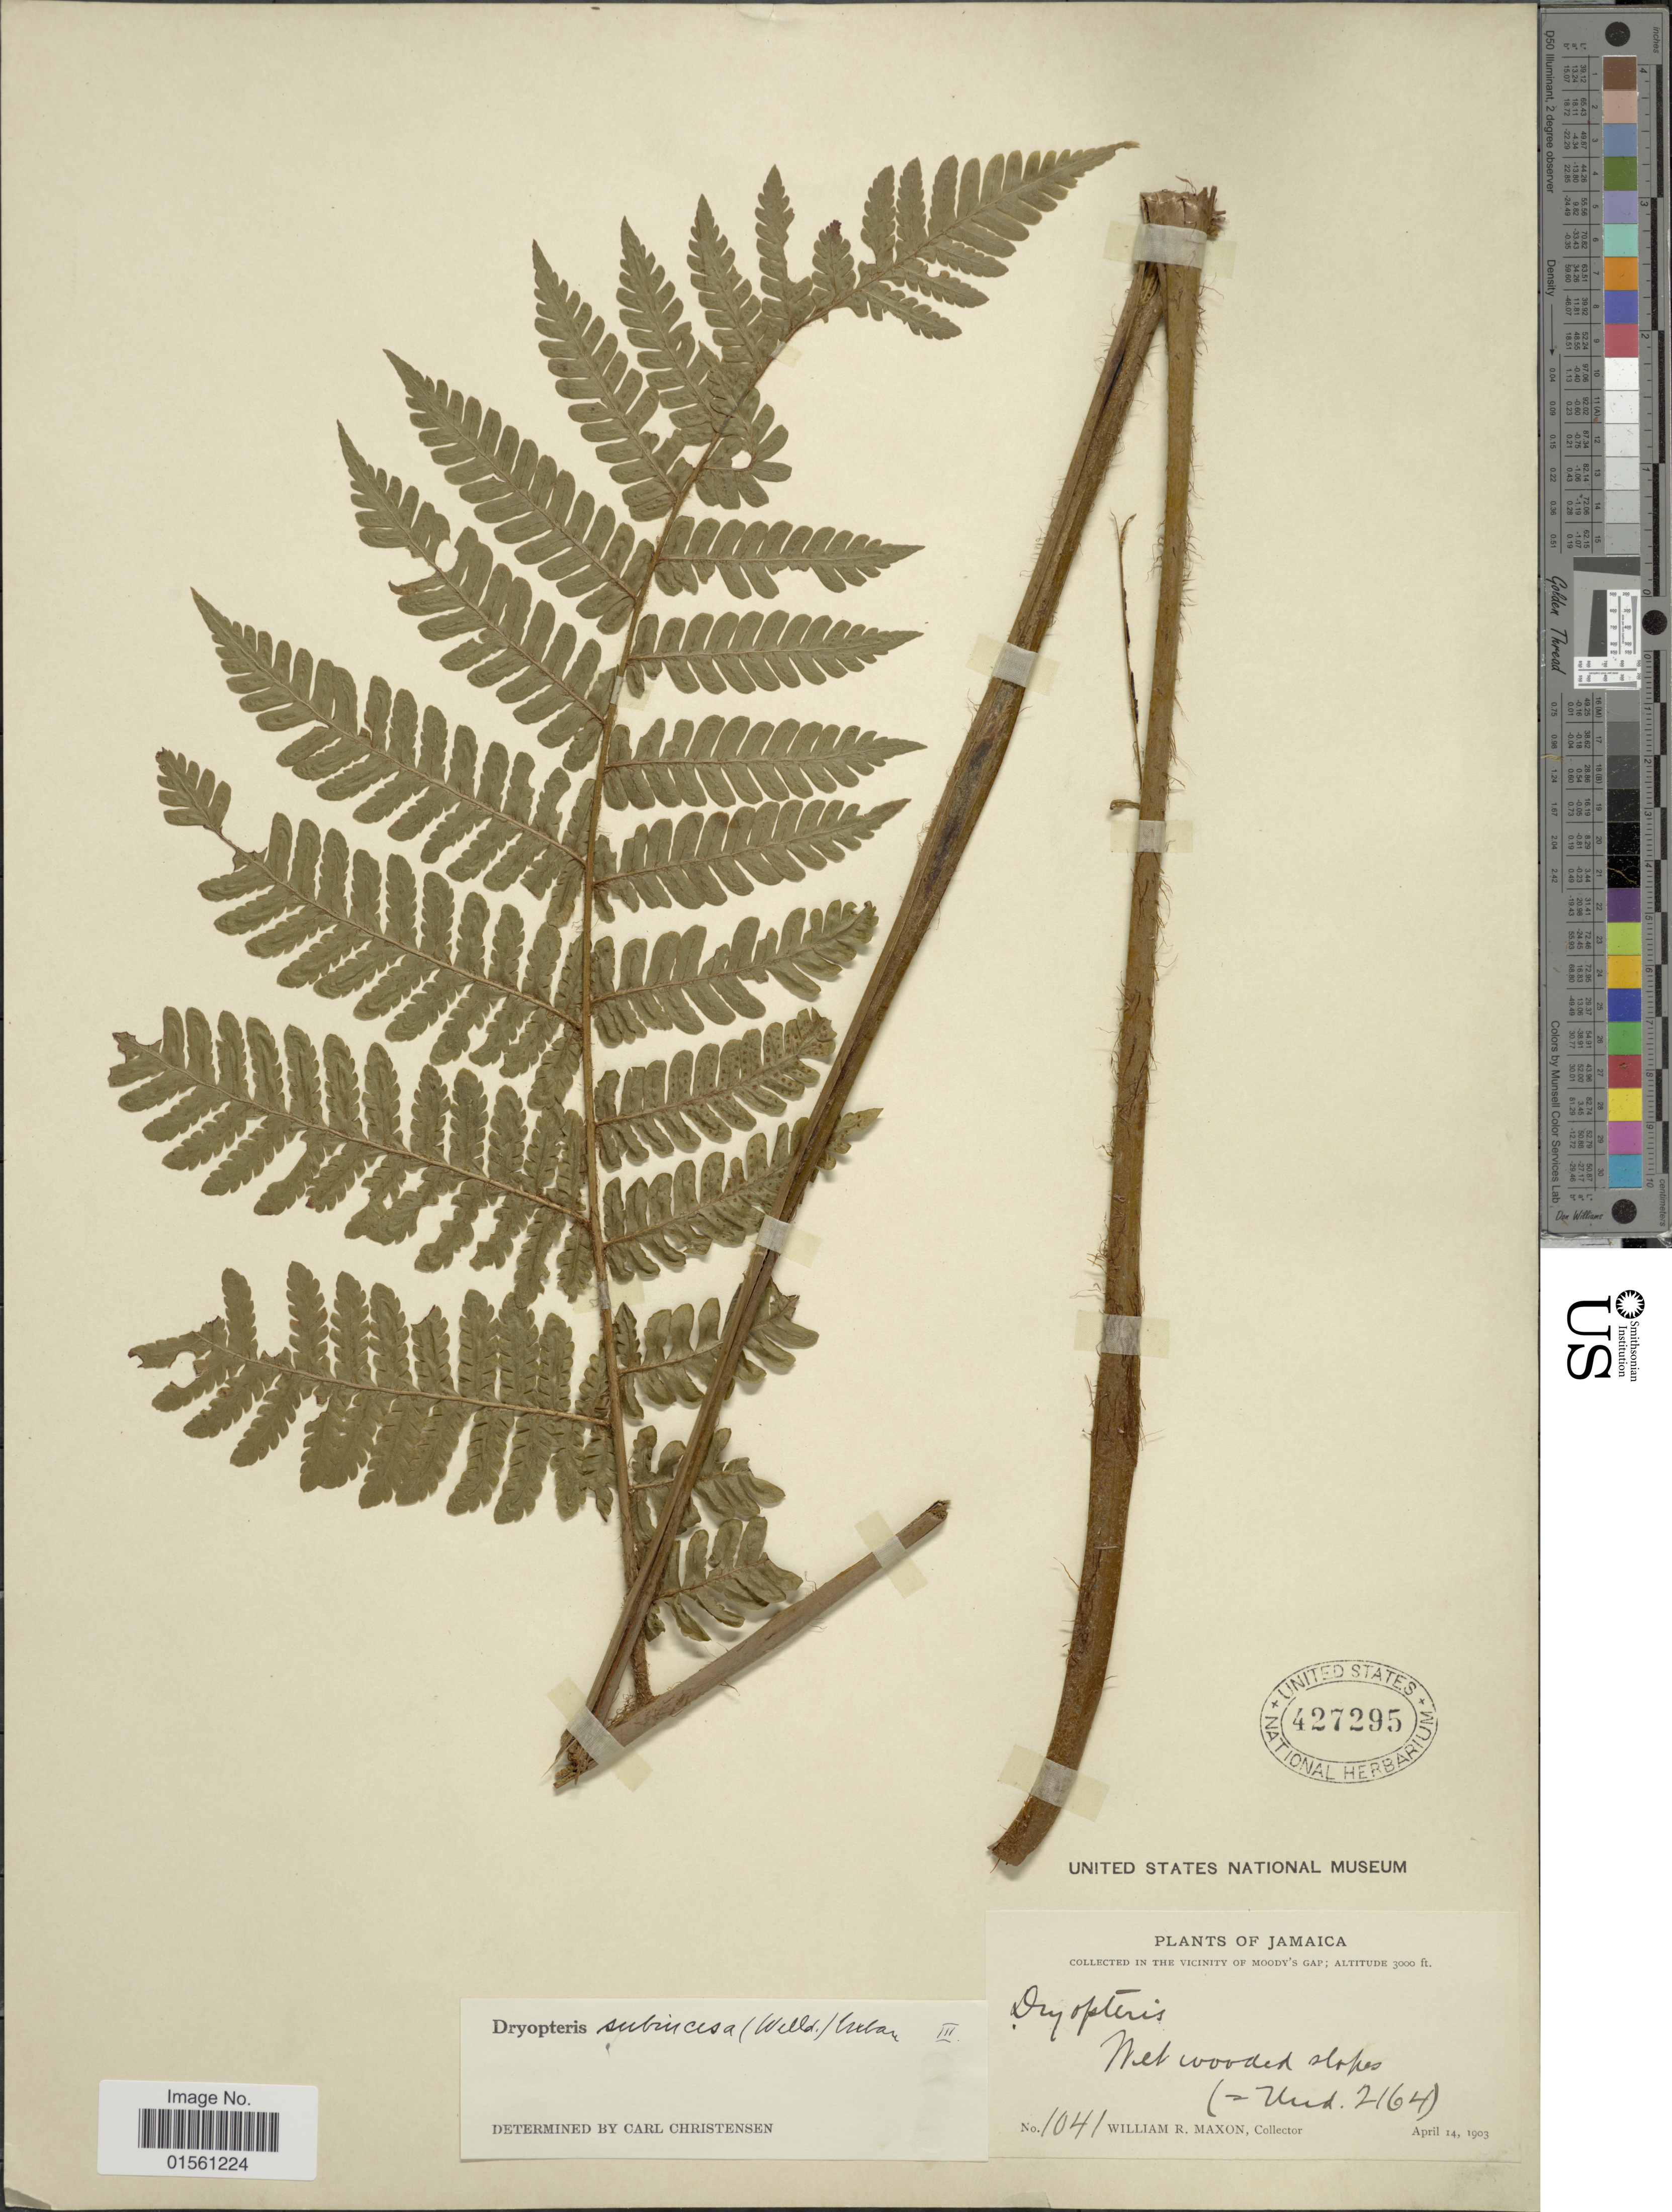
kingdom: Plantae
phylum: Tracheophyta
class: Polypodiopsida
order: Polypodiales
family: Dryopteridaceae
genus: Megalastrum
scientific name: Megalastrum subincisum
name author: (Willd.) A.R. Sm. & R.C. Moran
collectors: W. R. Maxon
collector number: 1041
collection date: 1903-04-14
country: Jamaica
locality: Vicinity of Moody's Gap.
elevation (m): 914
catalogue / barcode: US 427295